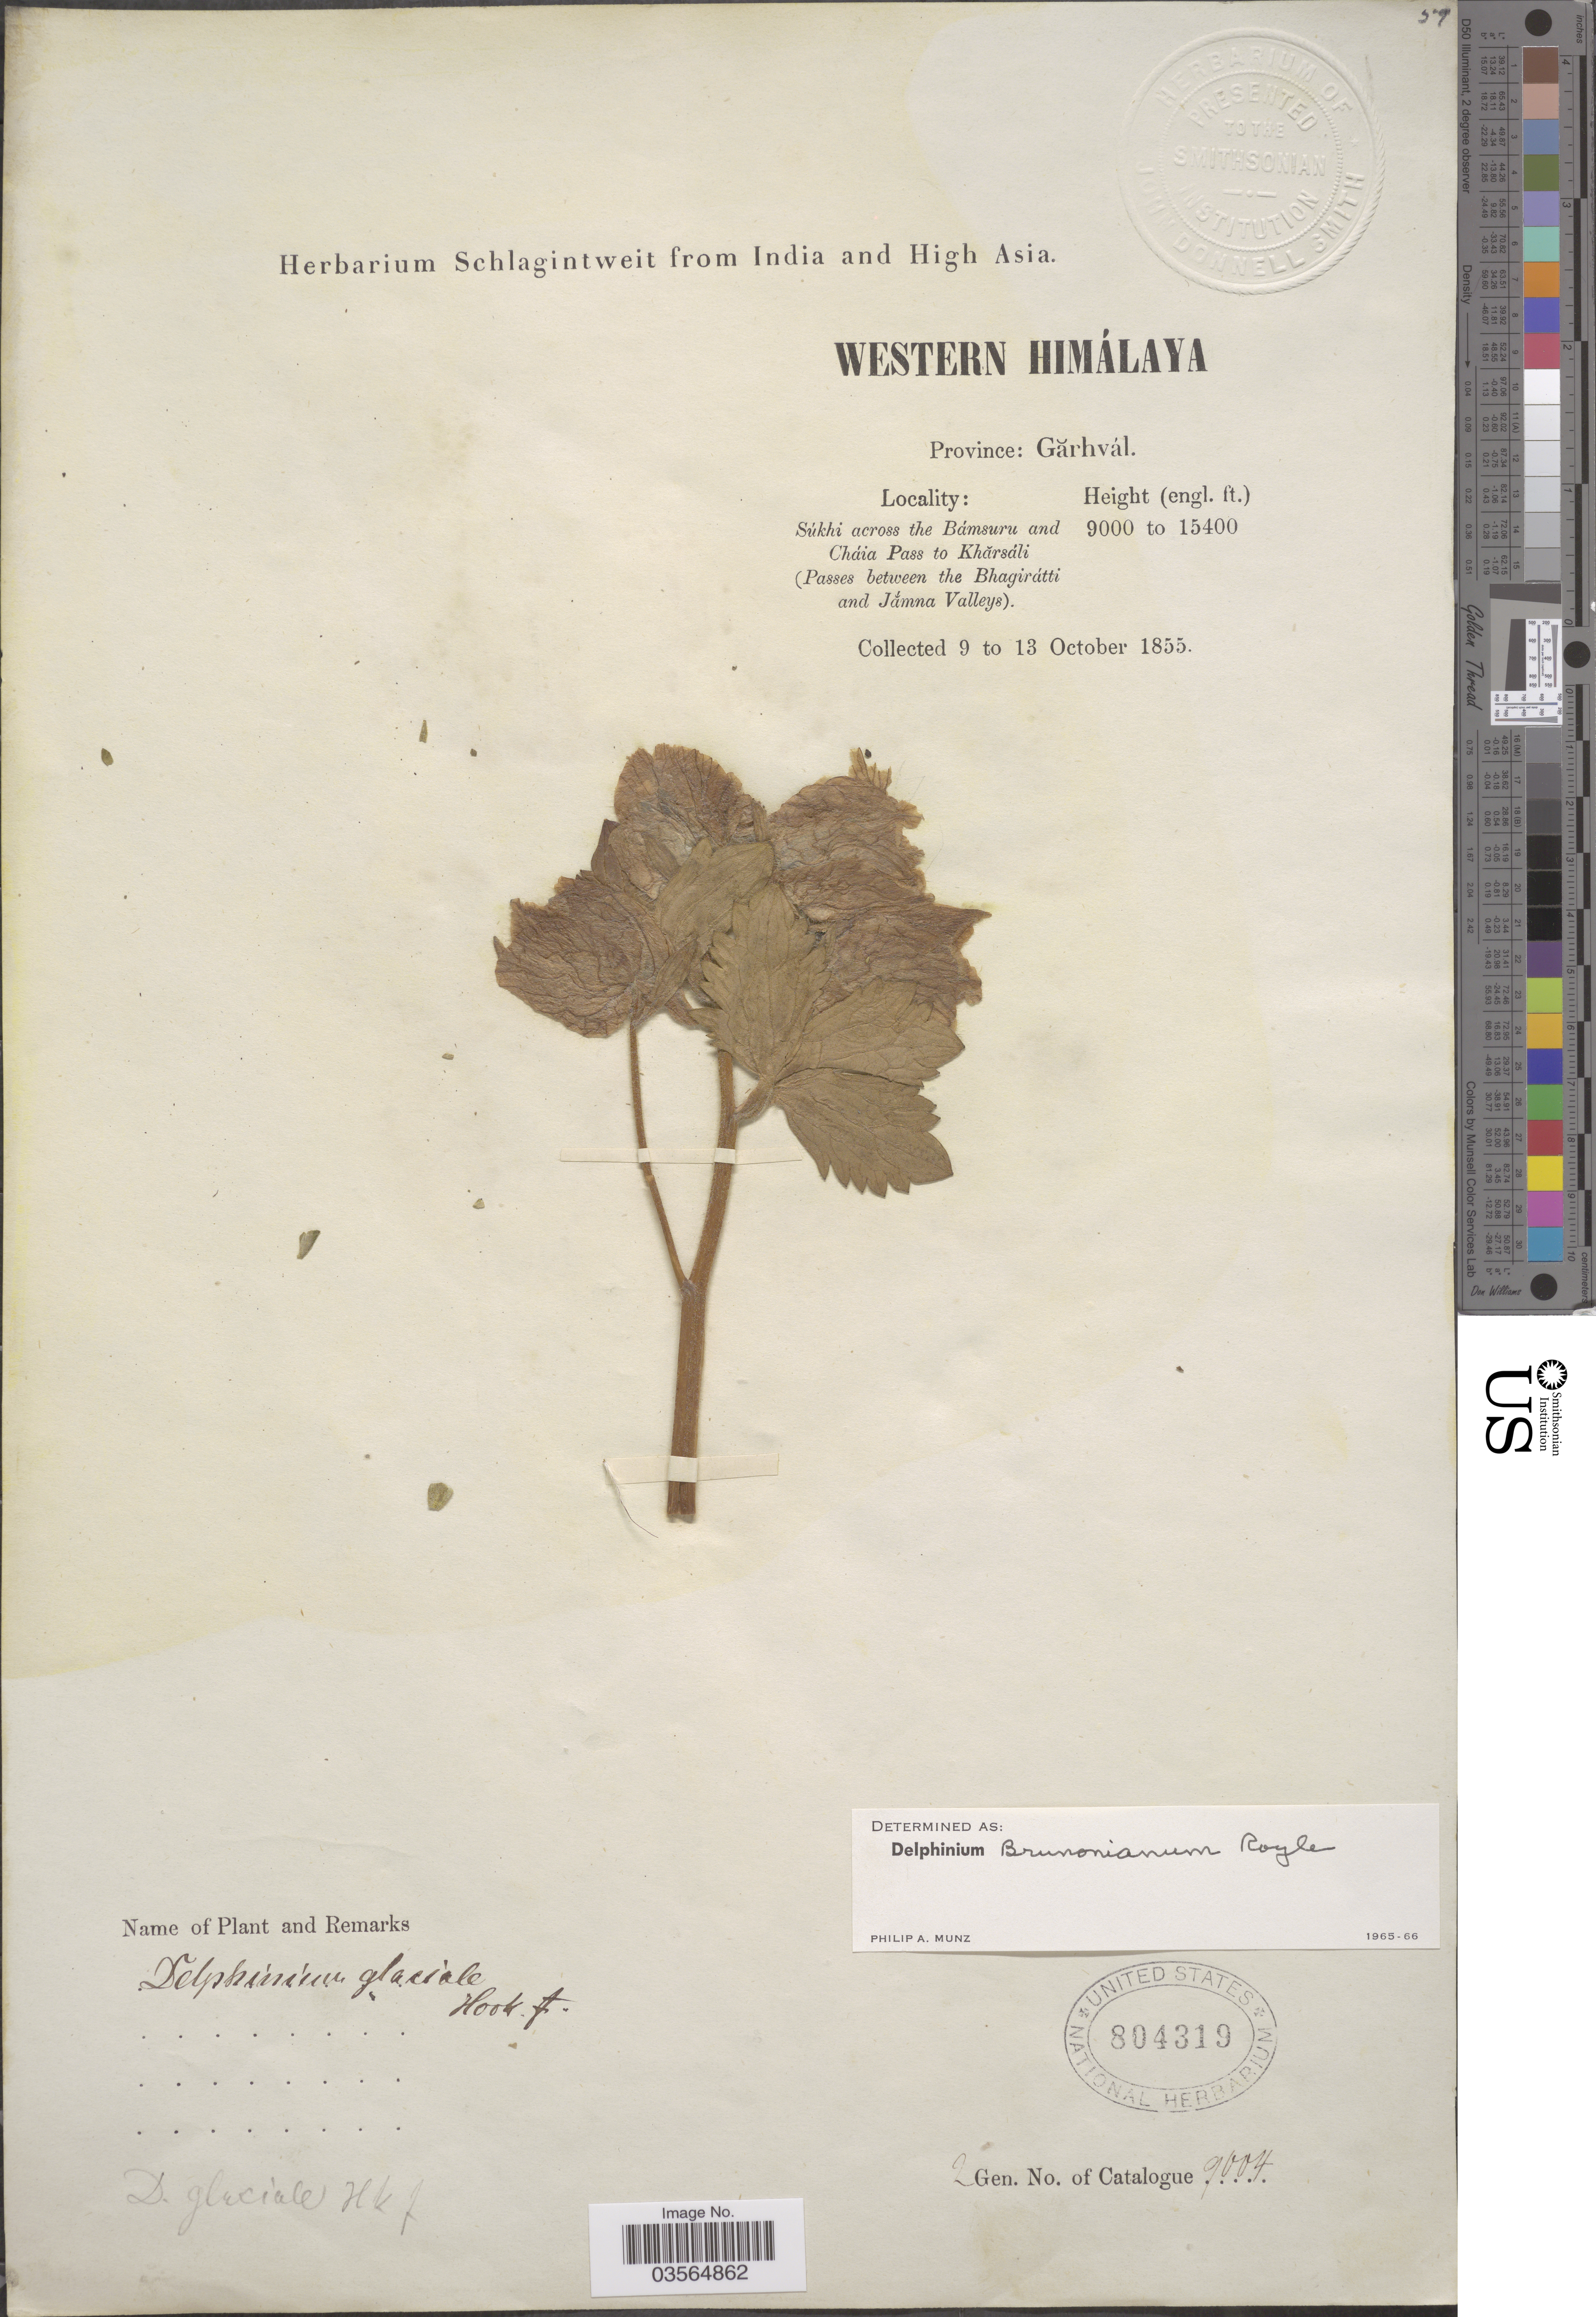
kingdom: Plantae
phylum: Tracheophyta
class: Magnoliopsida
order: Ranunculales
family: Ranunculaceae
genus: Delphinium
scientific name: Delphinium brunonianum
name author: Royle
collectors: ex herb. Schlagintweit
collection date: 1855-10-09/1855-10-13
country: India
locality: Western Himálaya. Province: Gărhvál. Súkhi across the Bámsuru and Cháia Pass to Khărsáli (Passes between the Bhagirátti and Jamna Valleys).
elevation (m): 2743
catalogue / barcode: US 804319